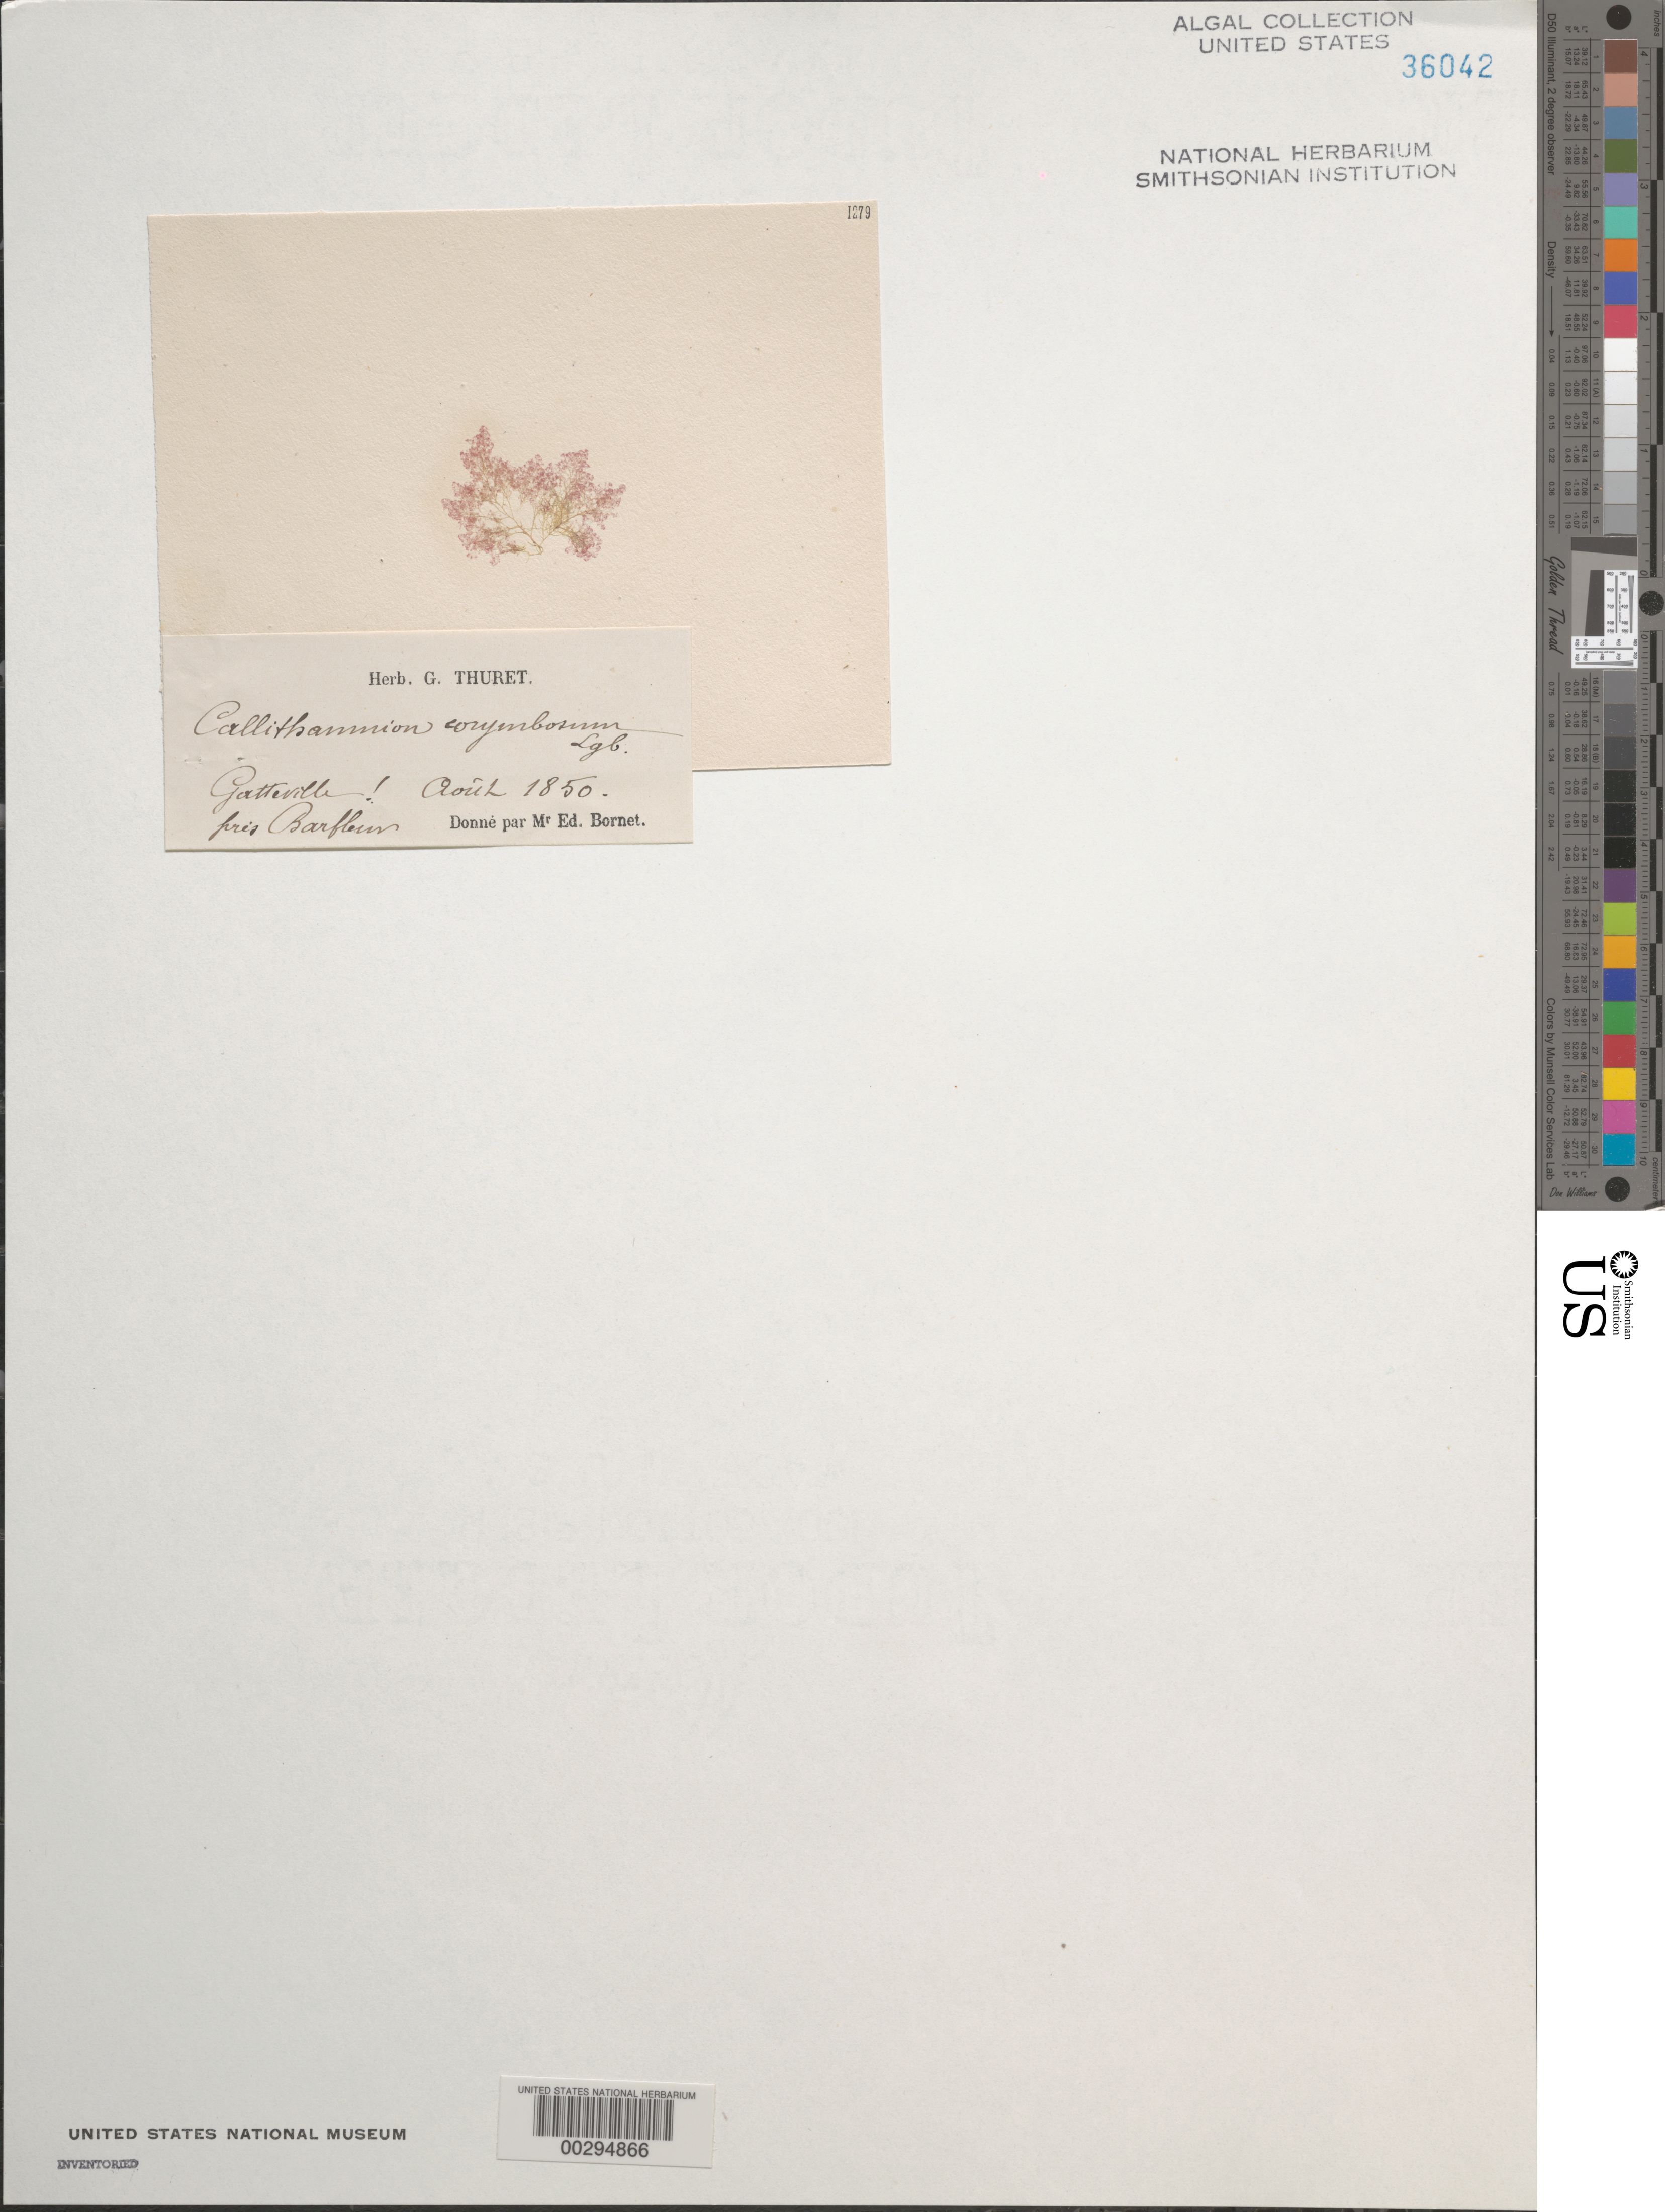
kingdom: Plantae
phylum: Rhodophyta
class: Florideophyceae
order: Ceramiales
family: Callithamniaceae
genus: Callithamnion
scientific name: Callithamnion corymbosum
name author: (Sm.) Lyngb.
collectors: Thuret, G. (herbarium)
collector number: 1279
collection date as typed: Aug 1850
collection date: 1850-08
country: France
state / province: Normandie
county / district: Manche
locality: Gatteville, near barfleur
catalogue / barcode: US 36042